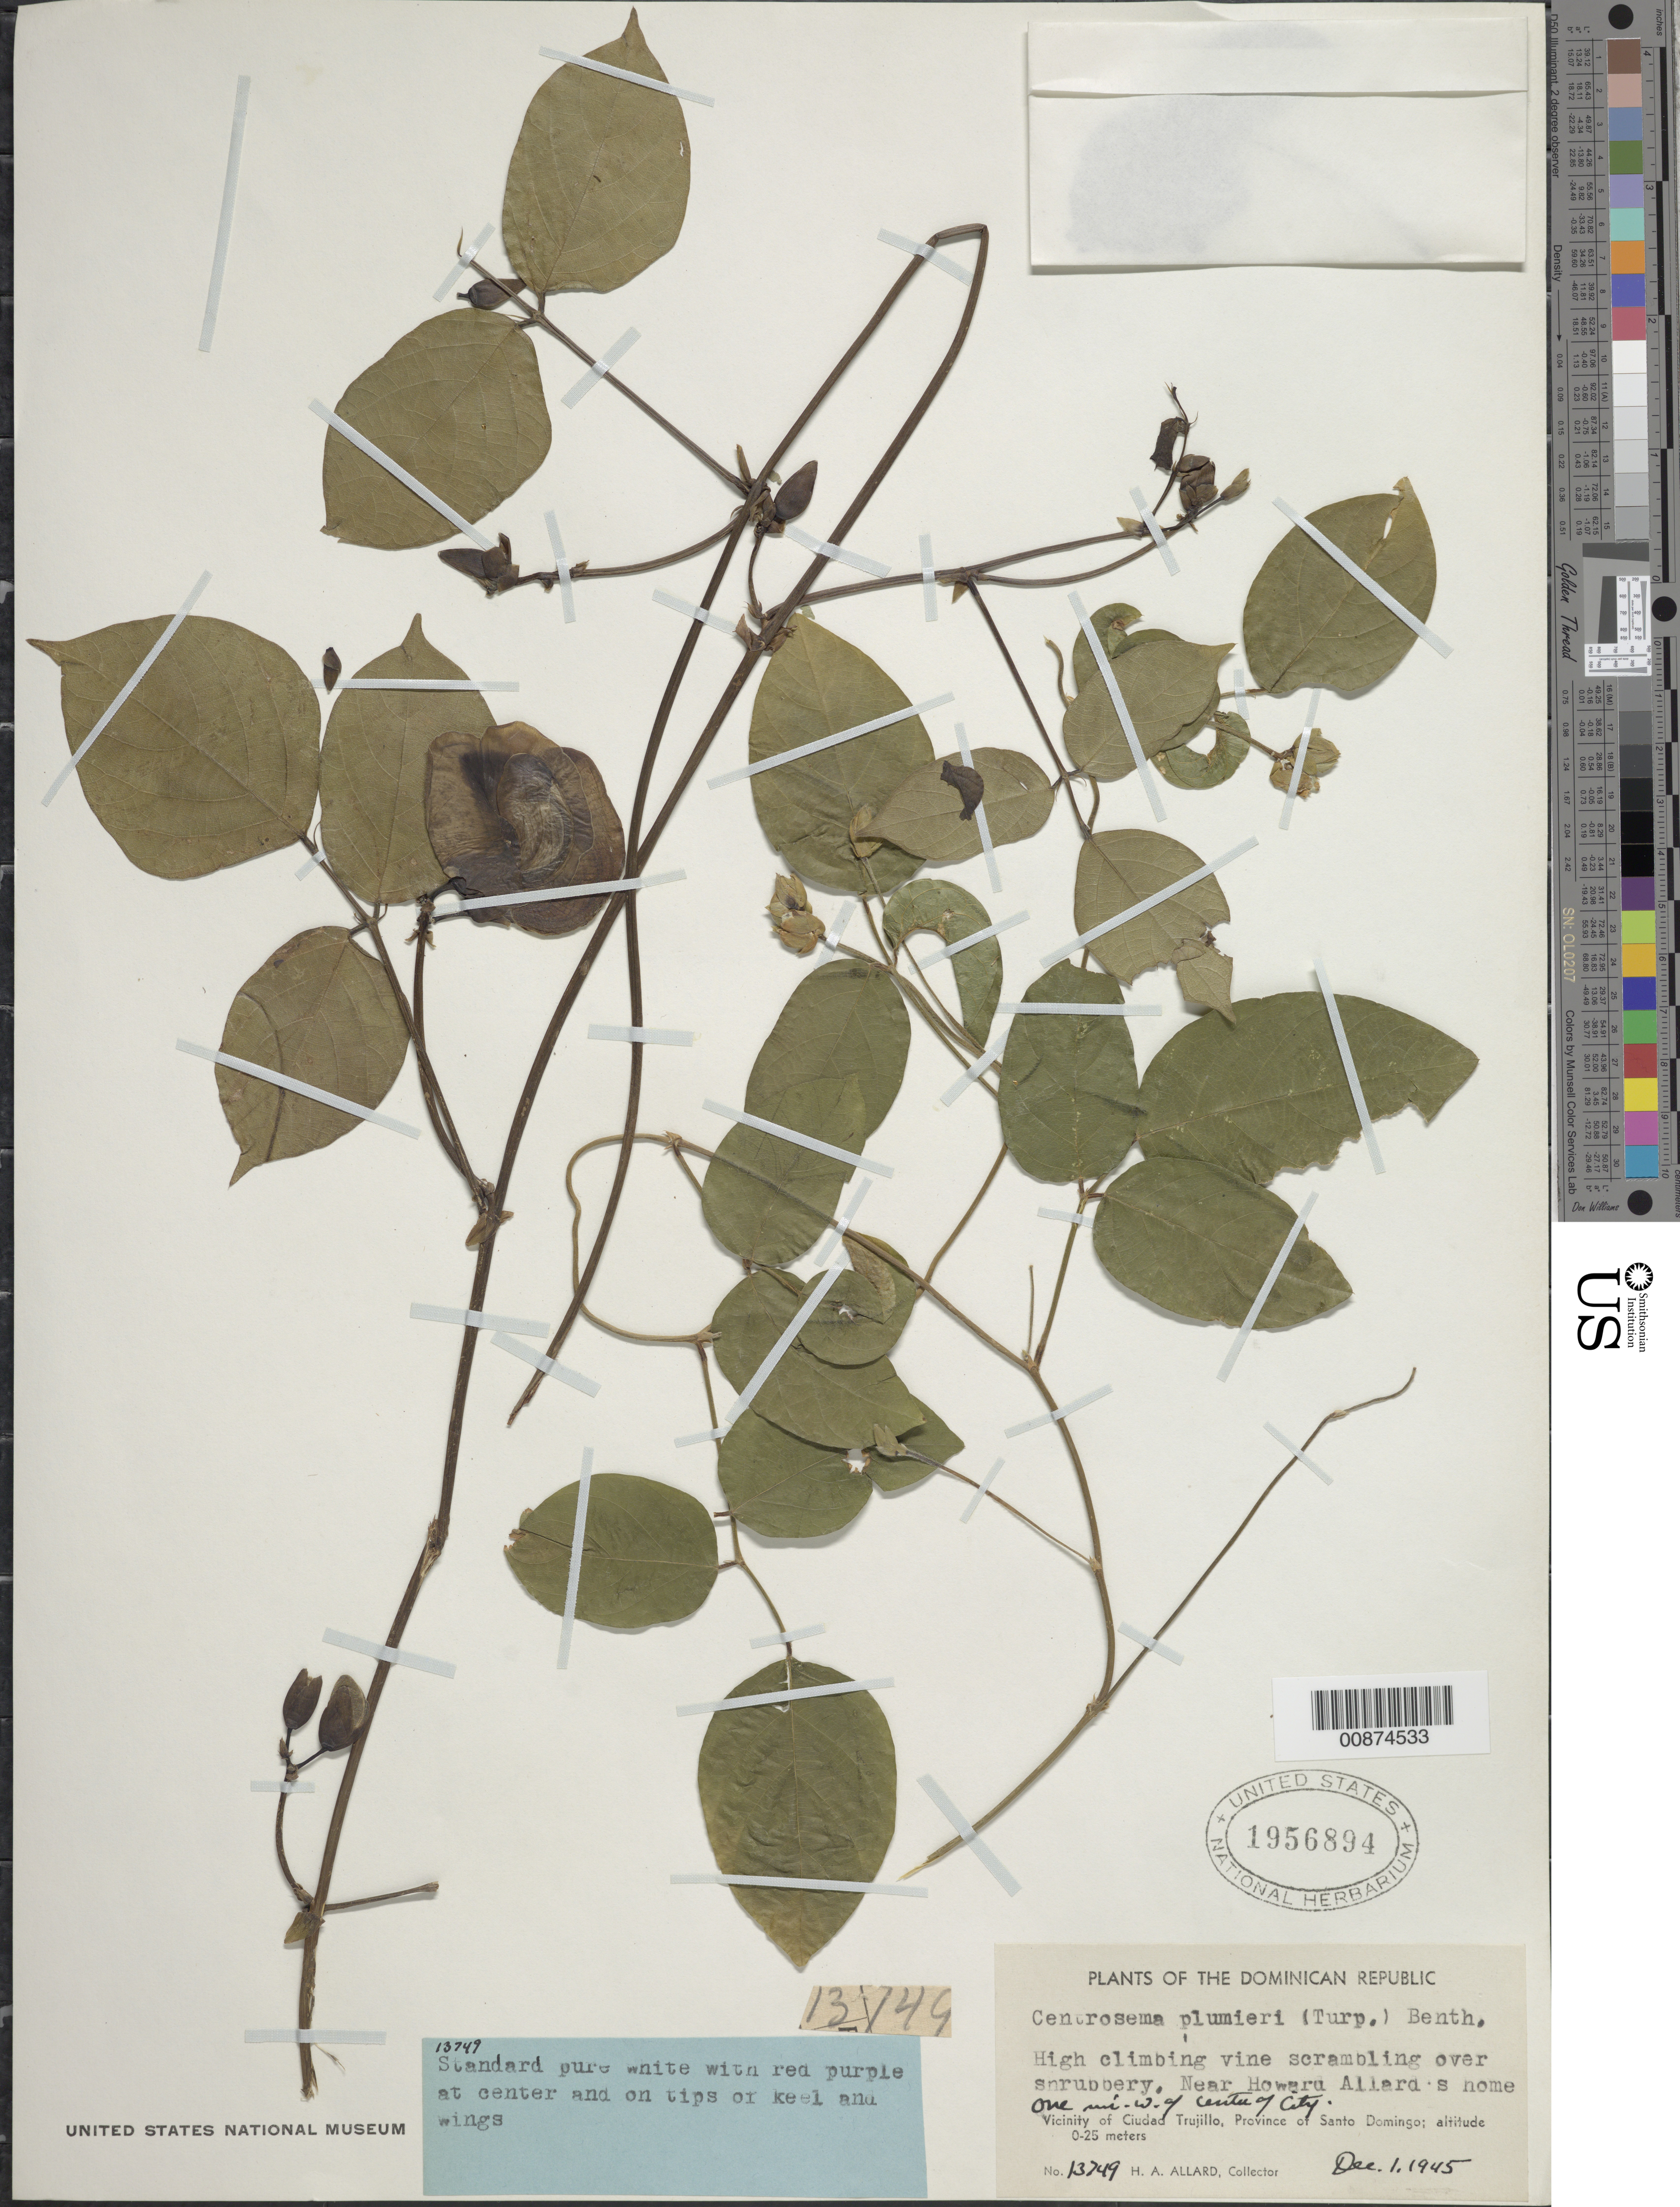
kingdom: Plantae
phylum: Tracheophyta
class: Magnoliopsida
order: Fabales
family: Fabaceae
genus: Centrosema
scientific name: Centrosema plumieri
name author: (Turpin ex Pers.) Benth.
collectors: H. A. Allard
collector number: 13749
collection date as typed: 01 Dec 1945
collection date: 1945-12-01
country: Dominican Republic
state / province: Distrito Nacional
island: Hispaniola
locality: Vicinity of Ciudad Trujillo, Province of Santo Domingo (obsolete). Near Howard Allard's home, one mi. W of center of city.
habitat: Scrambling over shrubbery.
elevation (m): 0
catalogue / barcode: US 1956894